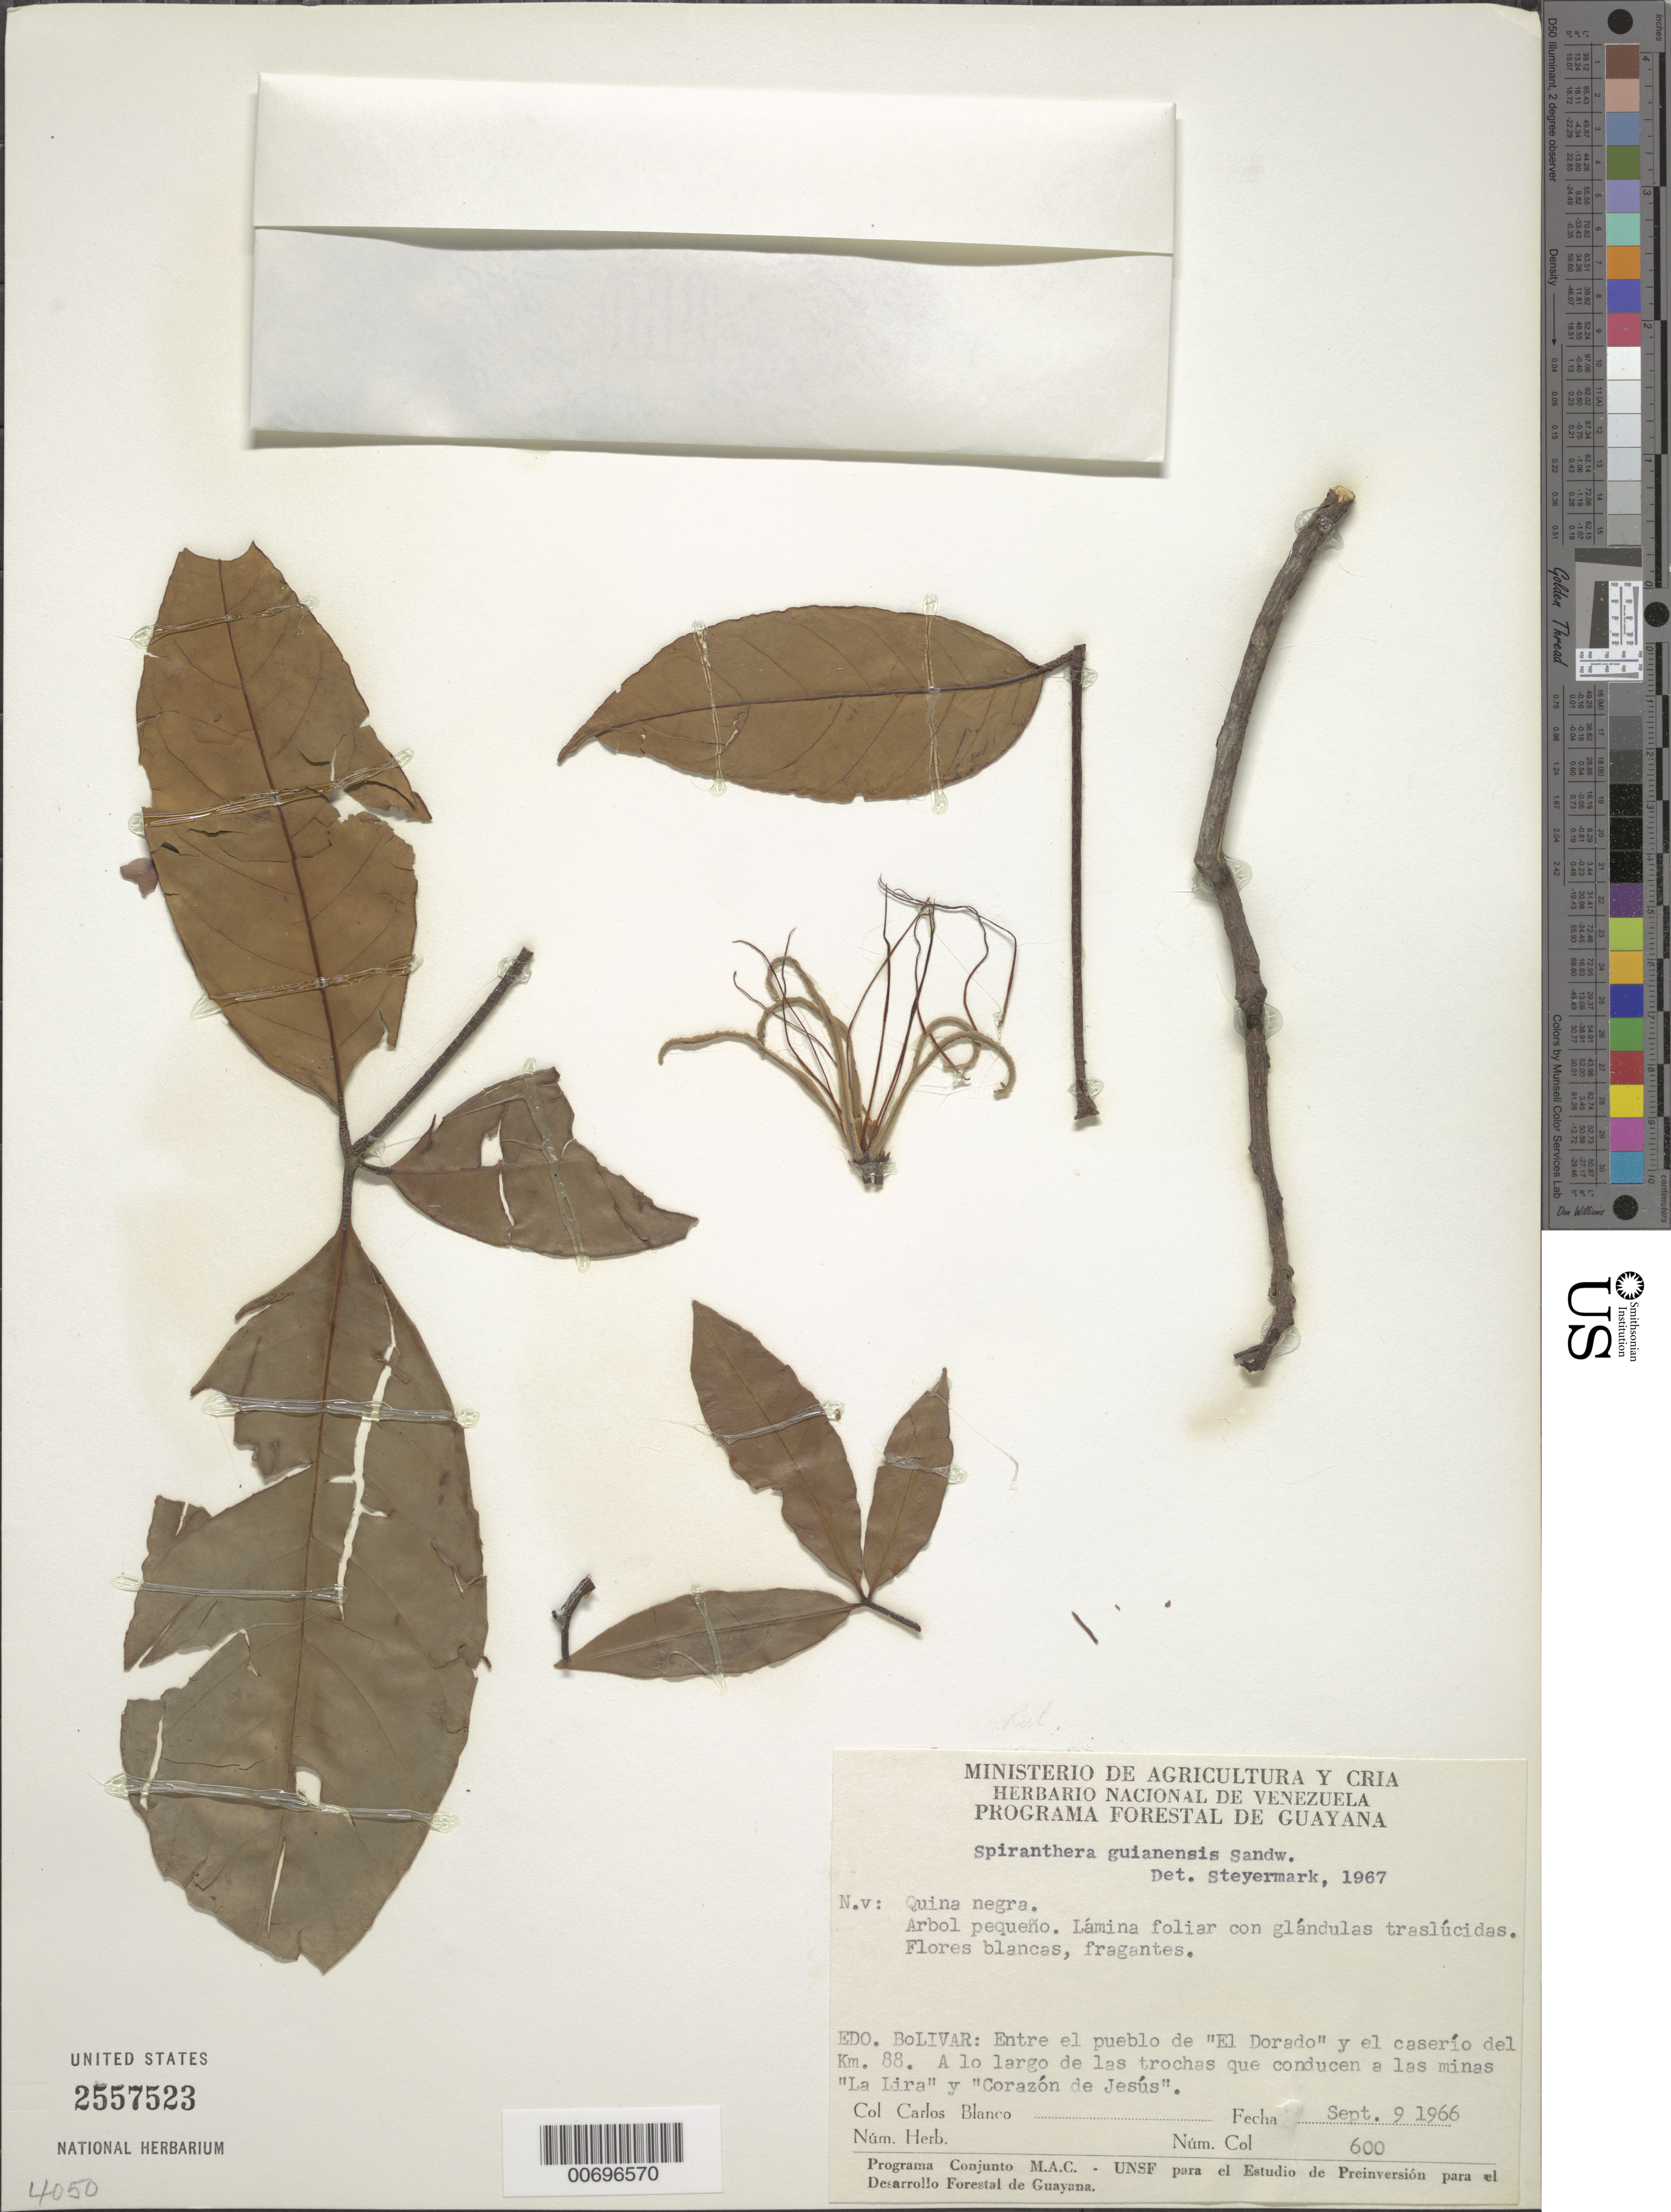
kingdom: Plantae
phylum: Tracheophyta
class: Magnoliopsida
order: Sapindales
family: Rutaceae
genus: Spiranthera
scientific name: Spiranthera guianensis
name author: Sandwith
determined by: Steyermark, Julian A., (VEN)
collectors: C. A. Blanco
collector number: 600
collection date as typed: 9-Sep-66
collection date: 1966-09-09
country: Venezuela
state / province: Bolívar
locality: Pueblo "El Dorado" to el caserío del km 88; a lo largo de las trochas que conducen a las minas "La Lira" y "Corazon de Jesus"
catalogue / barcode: US 2557523